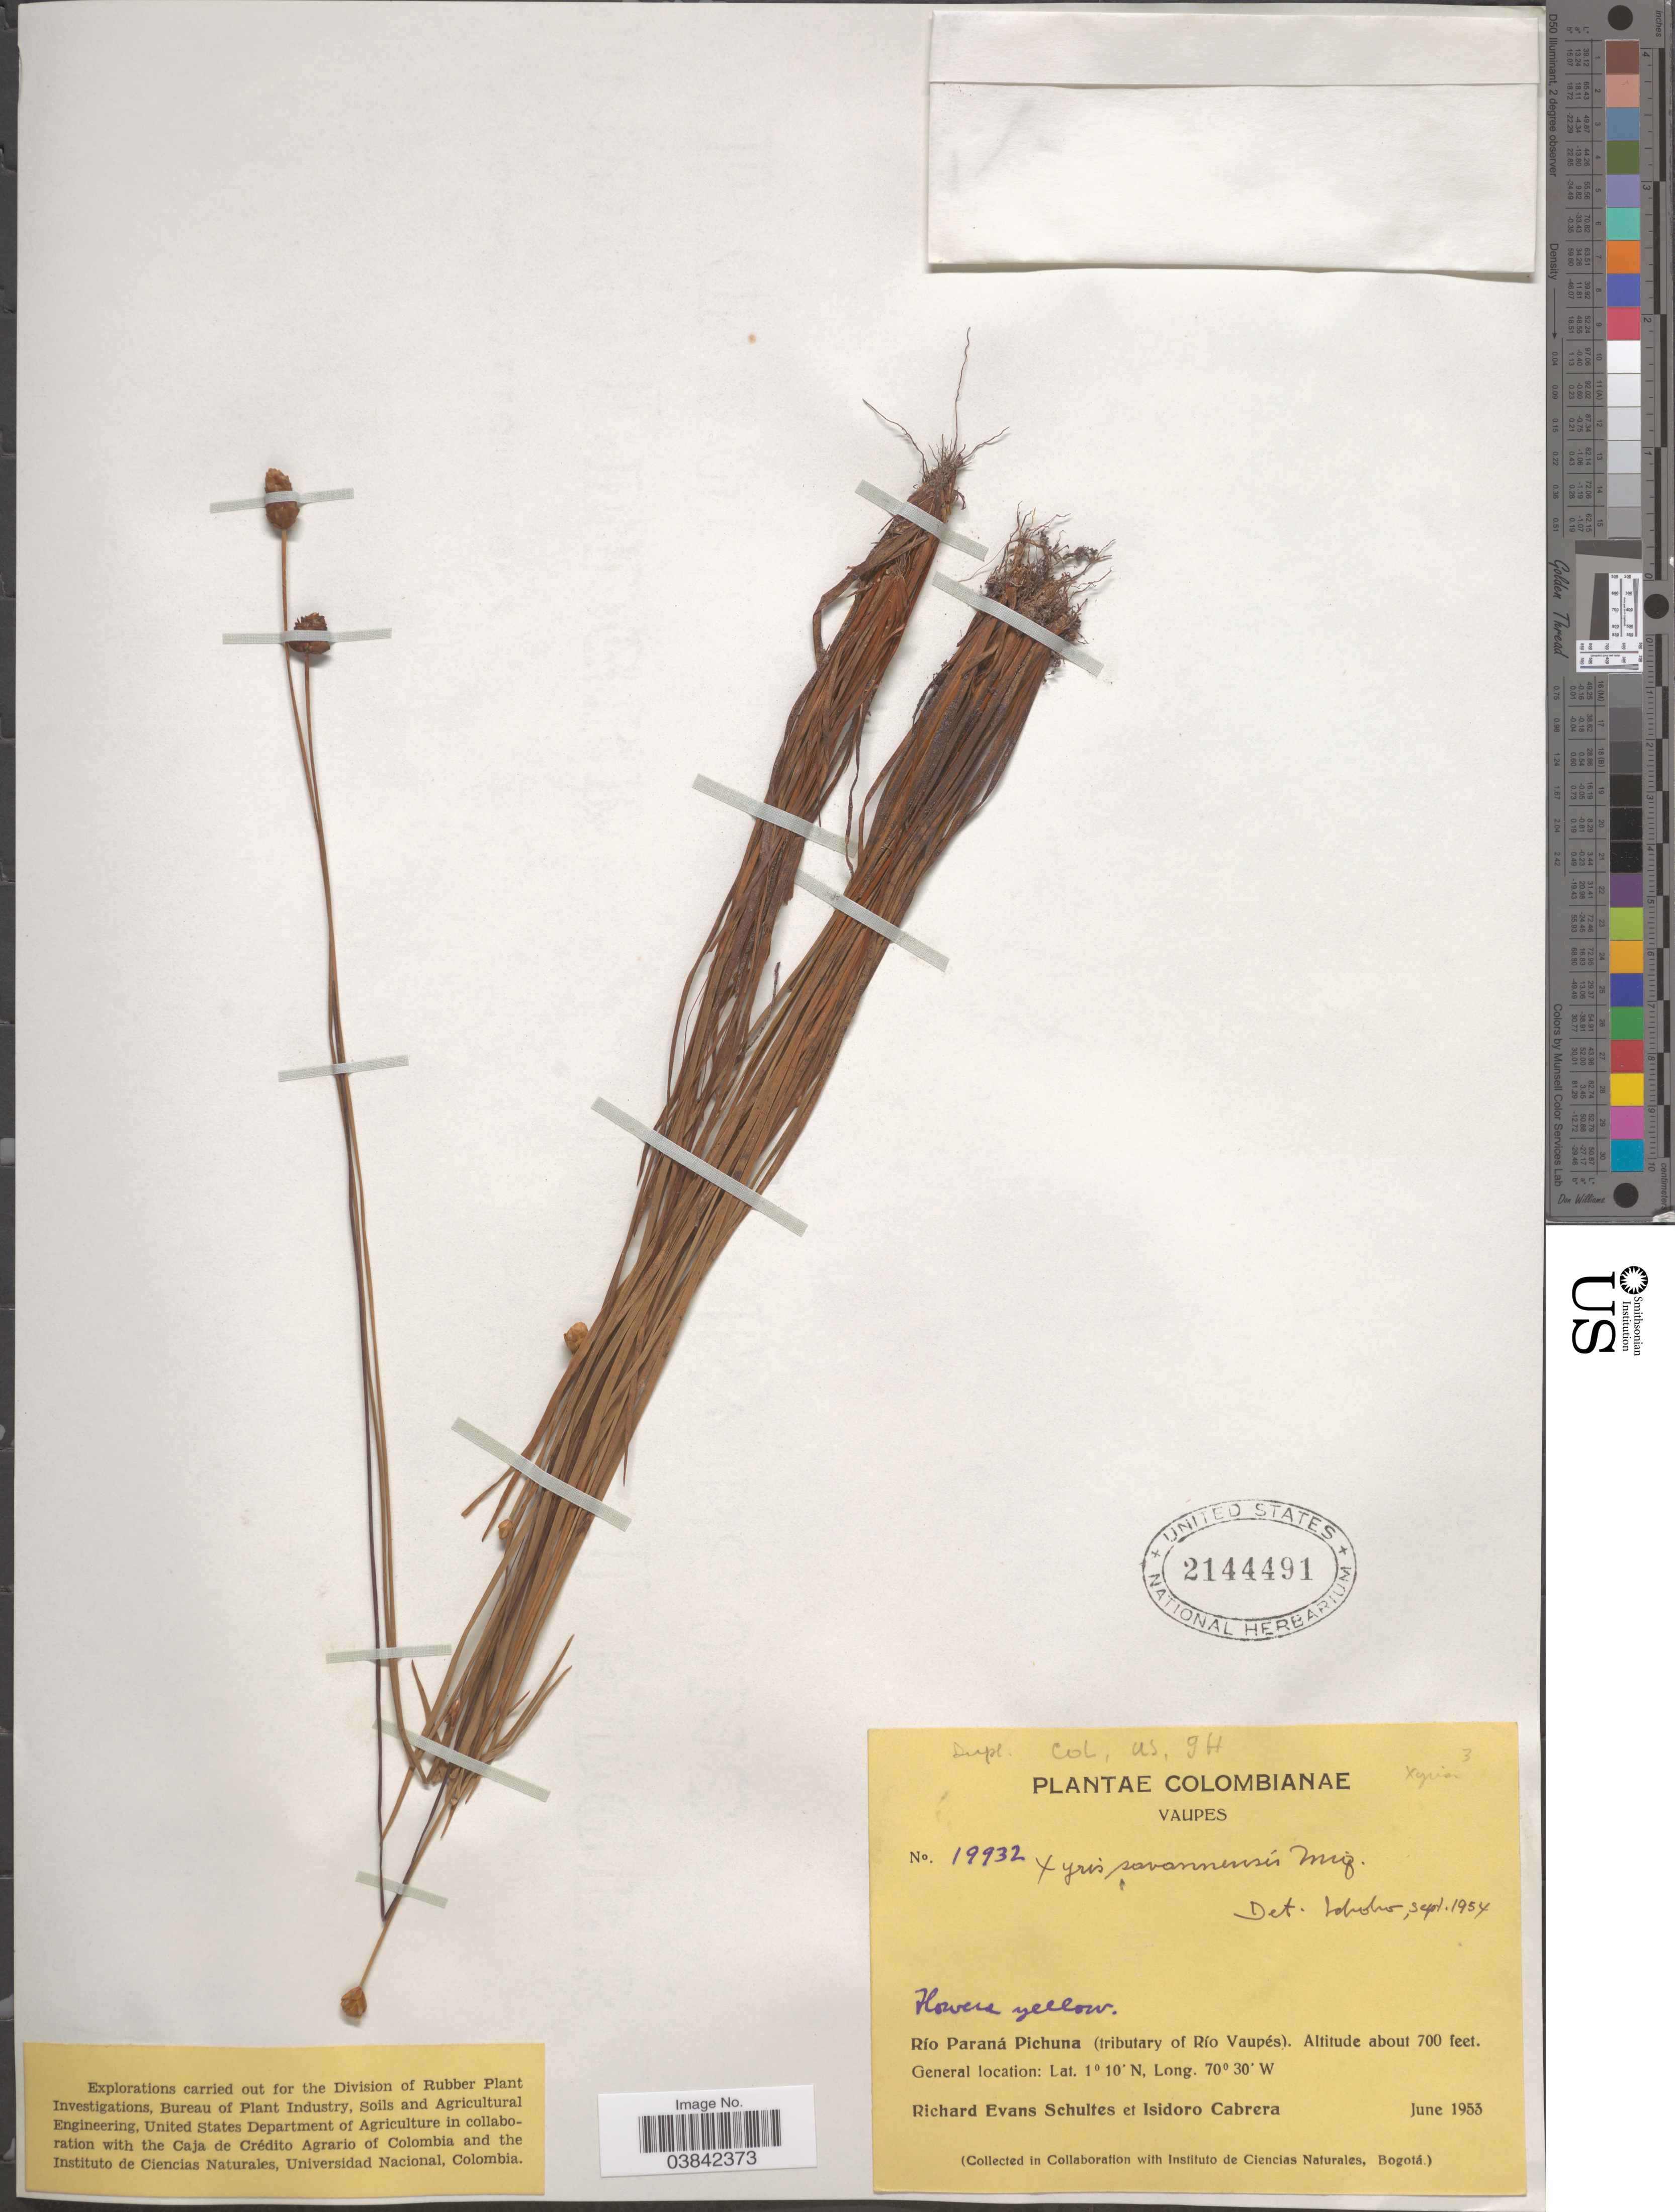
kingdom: Plantae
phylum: Tracheophyta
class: Liliopsida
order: Poales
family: Xyridaceae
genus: Xyris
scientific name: Xyris savanensis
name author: Miq.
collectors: R. E. Schultes & I. Cabrera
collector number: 19932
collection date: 1953-06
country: Colombia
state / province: Vaupés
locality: Río Paraná Pichuna (tributary of Río Vaupés).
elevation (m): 213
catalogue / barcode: US 2144491